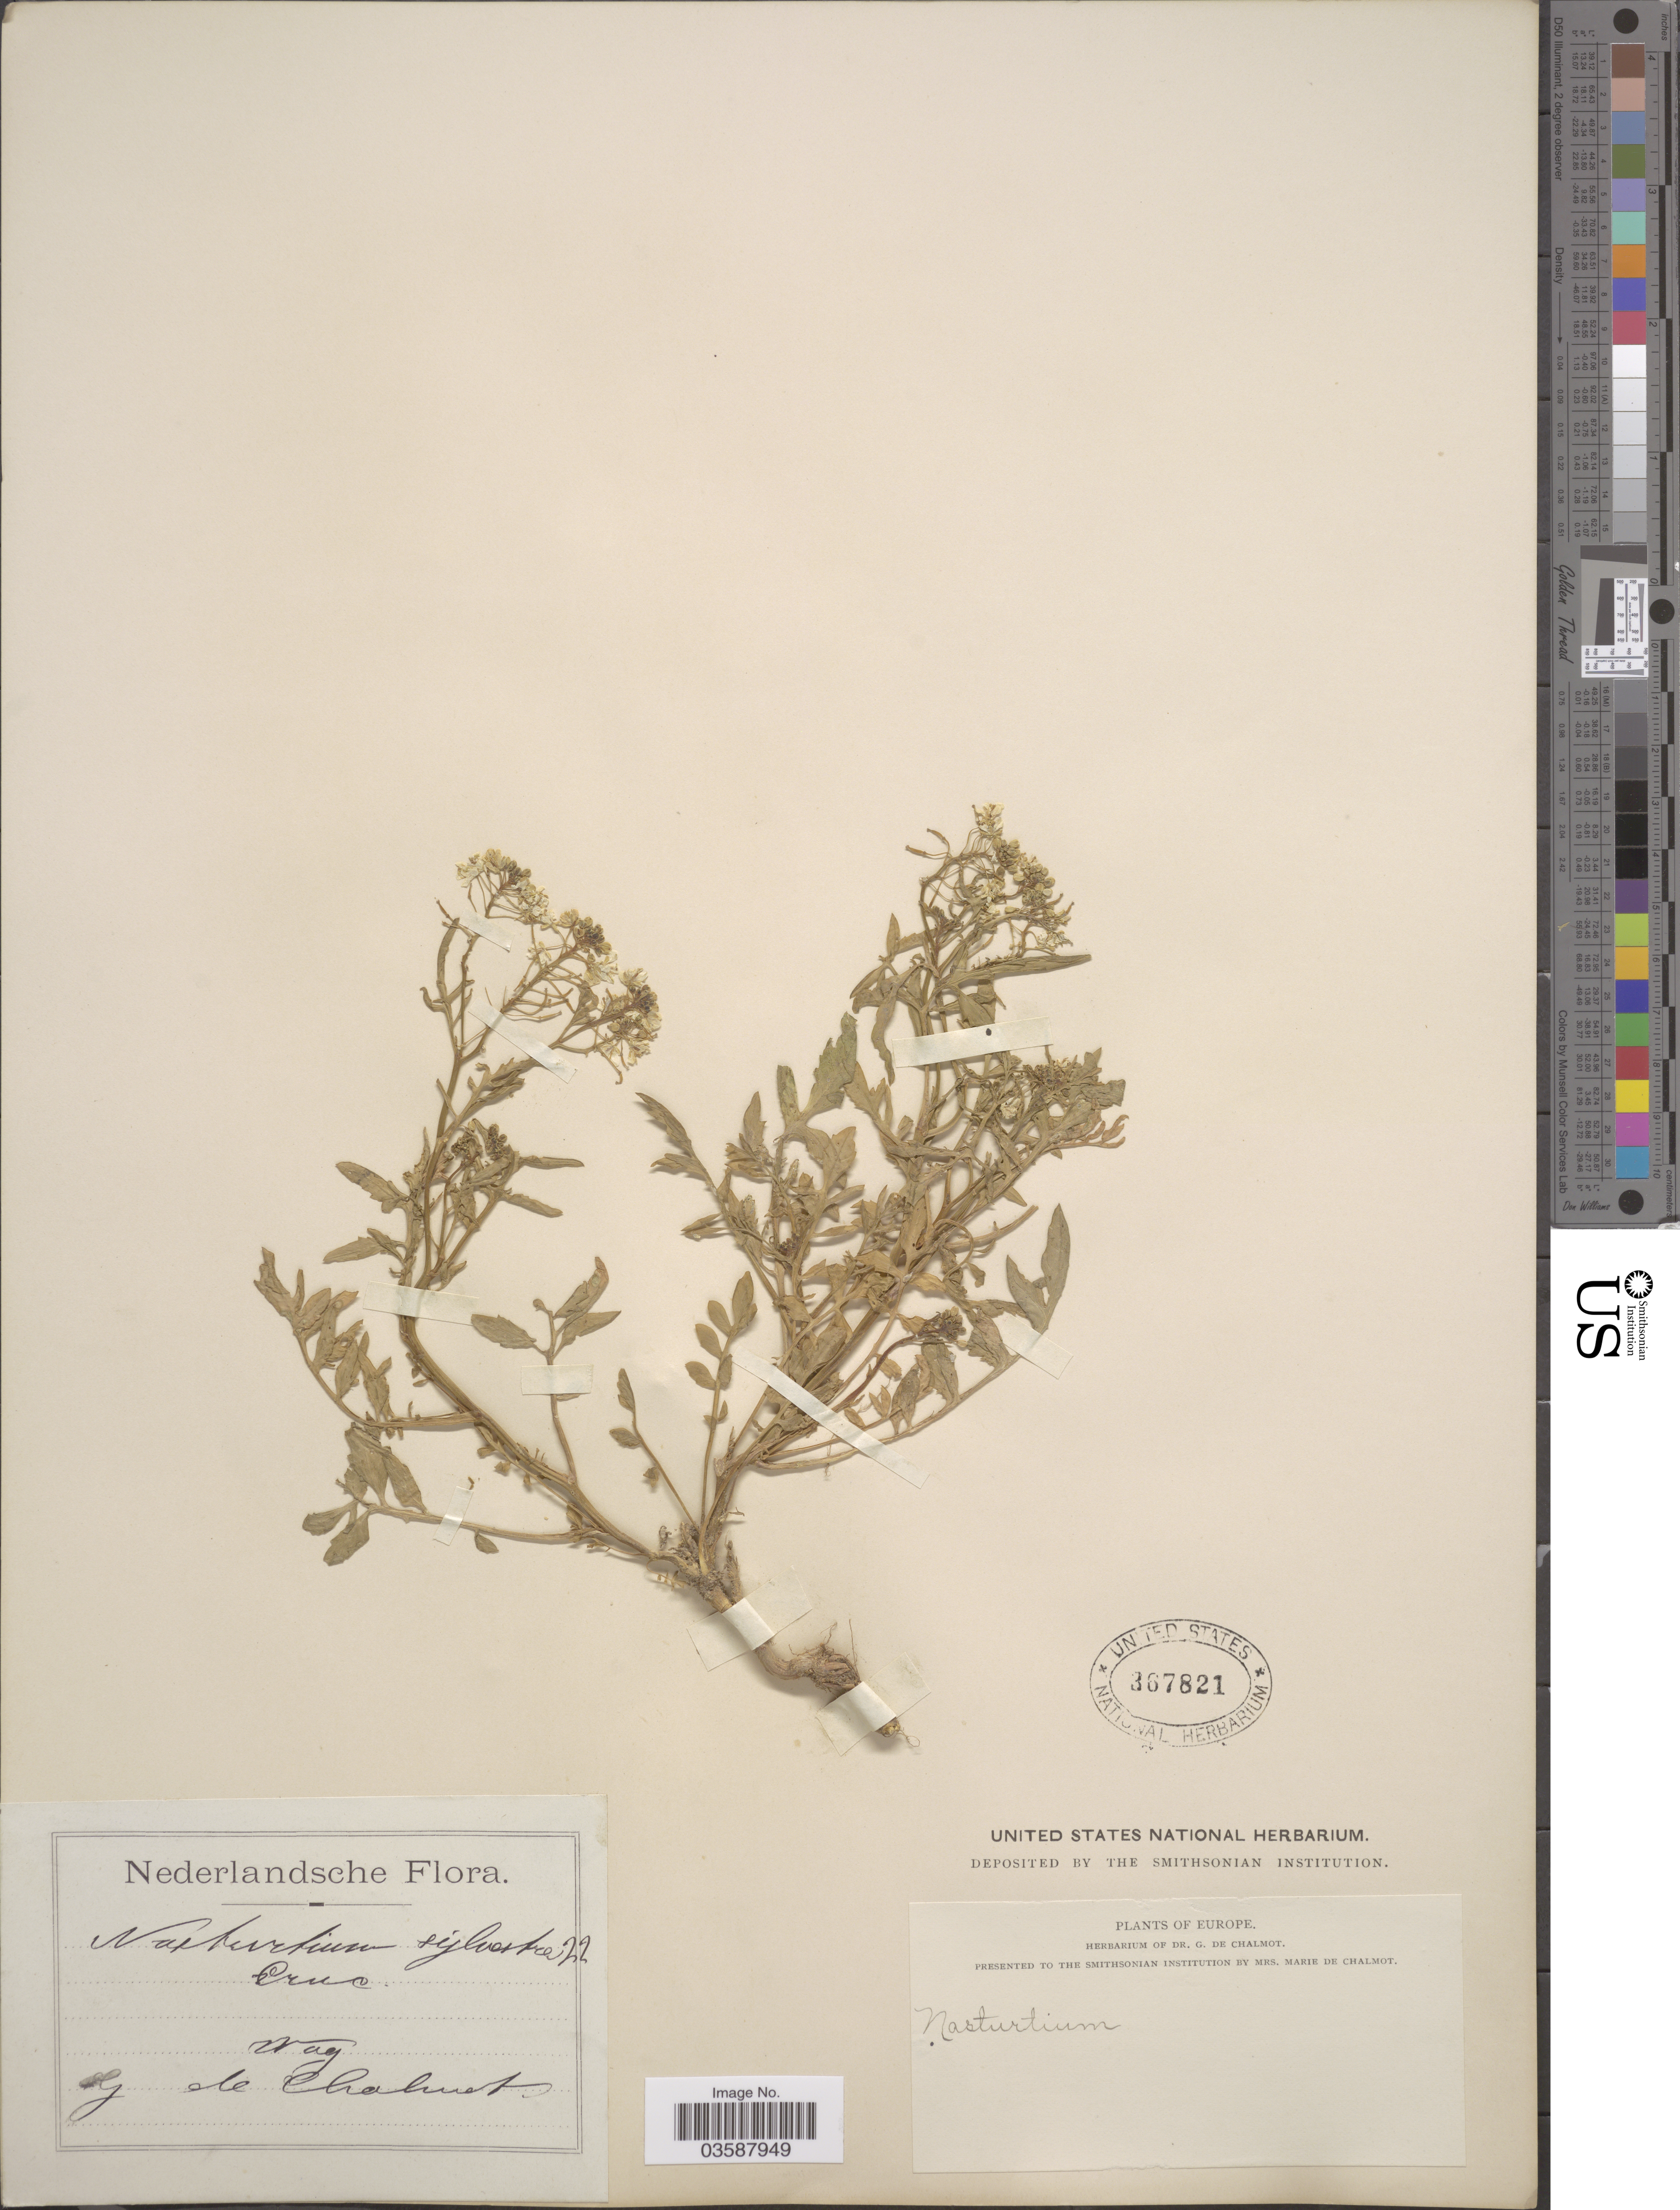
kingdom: Plantae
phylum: Tracheophyta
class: Magnoliopsida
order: Brassicales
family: Brassicaceae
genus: Rorippa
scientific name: Rorippa sylvestris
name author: (L.) Besser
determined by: Strong, M. T., (US), Smithsonian Institution - National Museum of Natural History (UNITED STATES)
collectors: G. de Chalmot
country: Netherlands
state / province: Gelderland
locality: Wag.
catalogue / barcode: US 367821